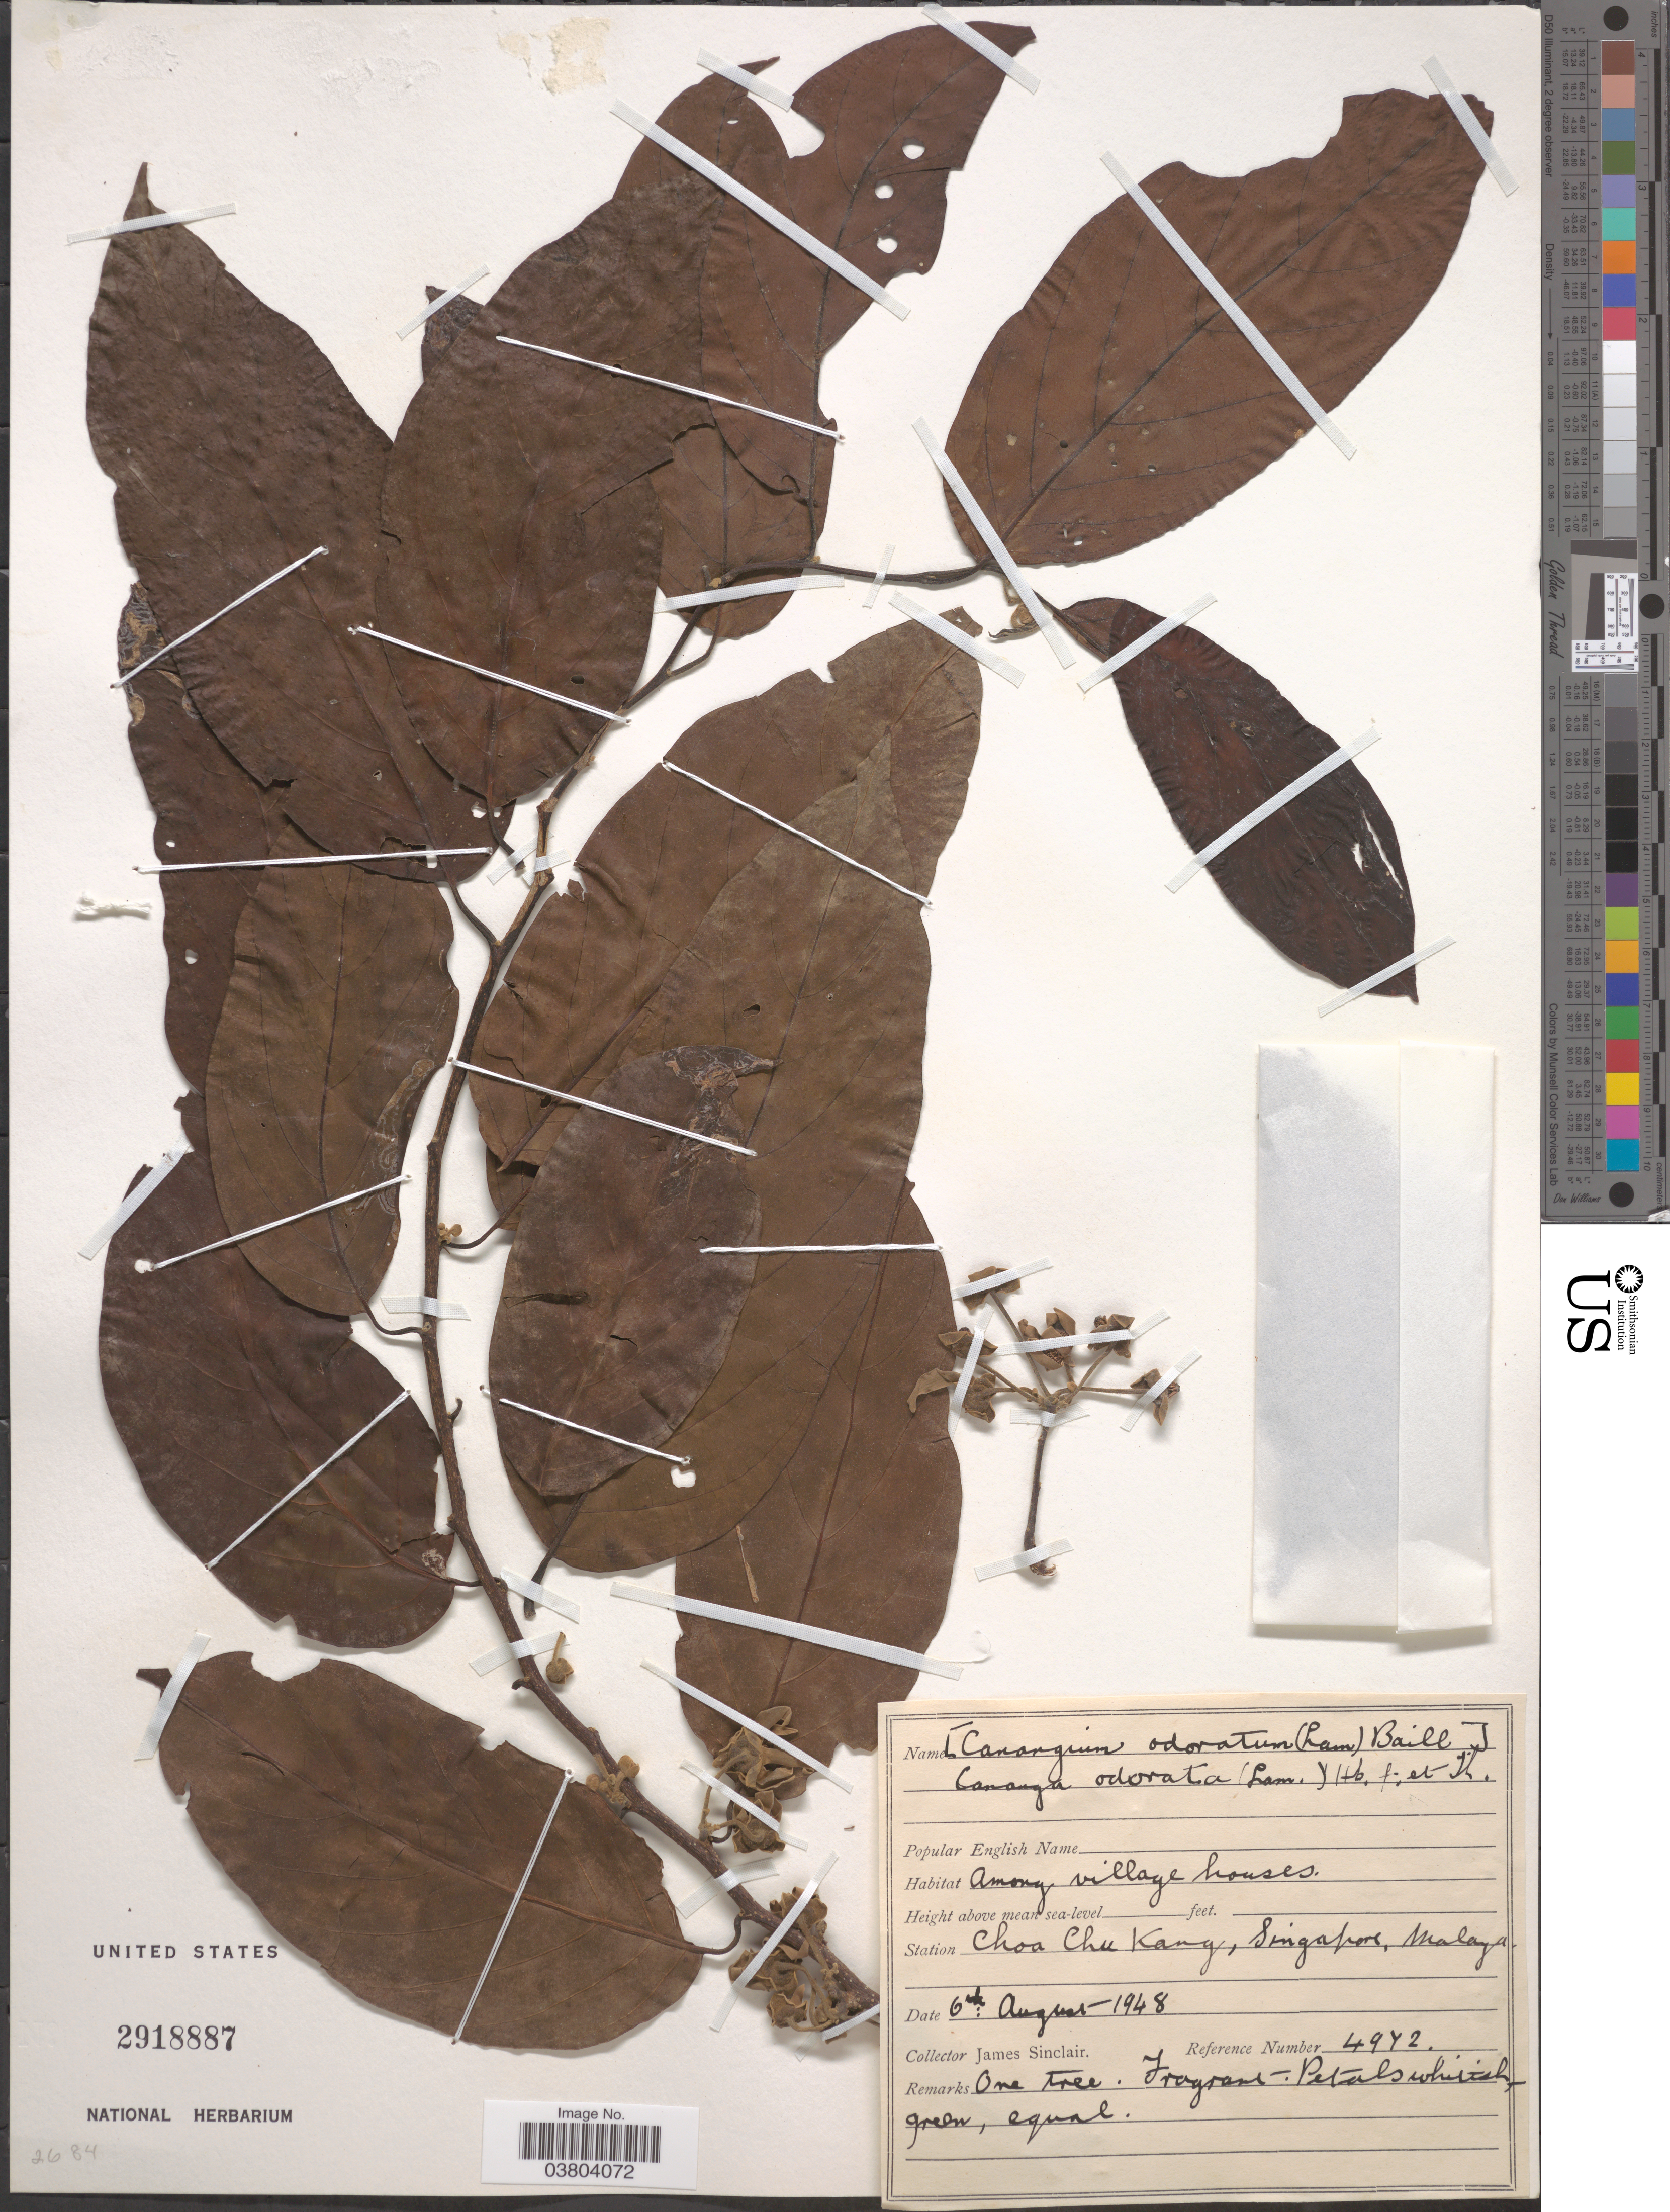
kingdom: Plantae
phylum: Tracheophyta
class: Magnoliopsida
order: Magnoliales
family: Annonaceae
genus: Cananga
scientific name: Cananga odorata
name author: (Lam.) Hook. f. & Thomson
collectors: J. Sinclair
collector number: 4972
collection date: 1948-08-06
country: Singapore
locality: Among village houses. Station Choa Chu Kang, Malaya.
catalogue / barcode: US 2918887